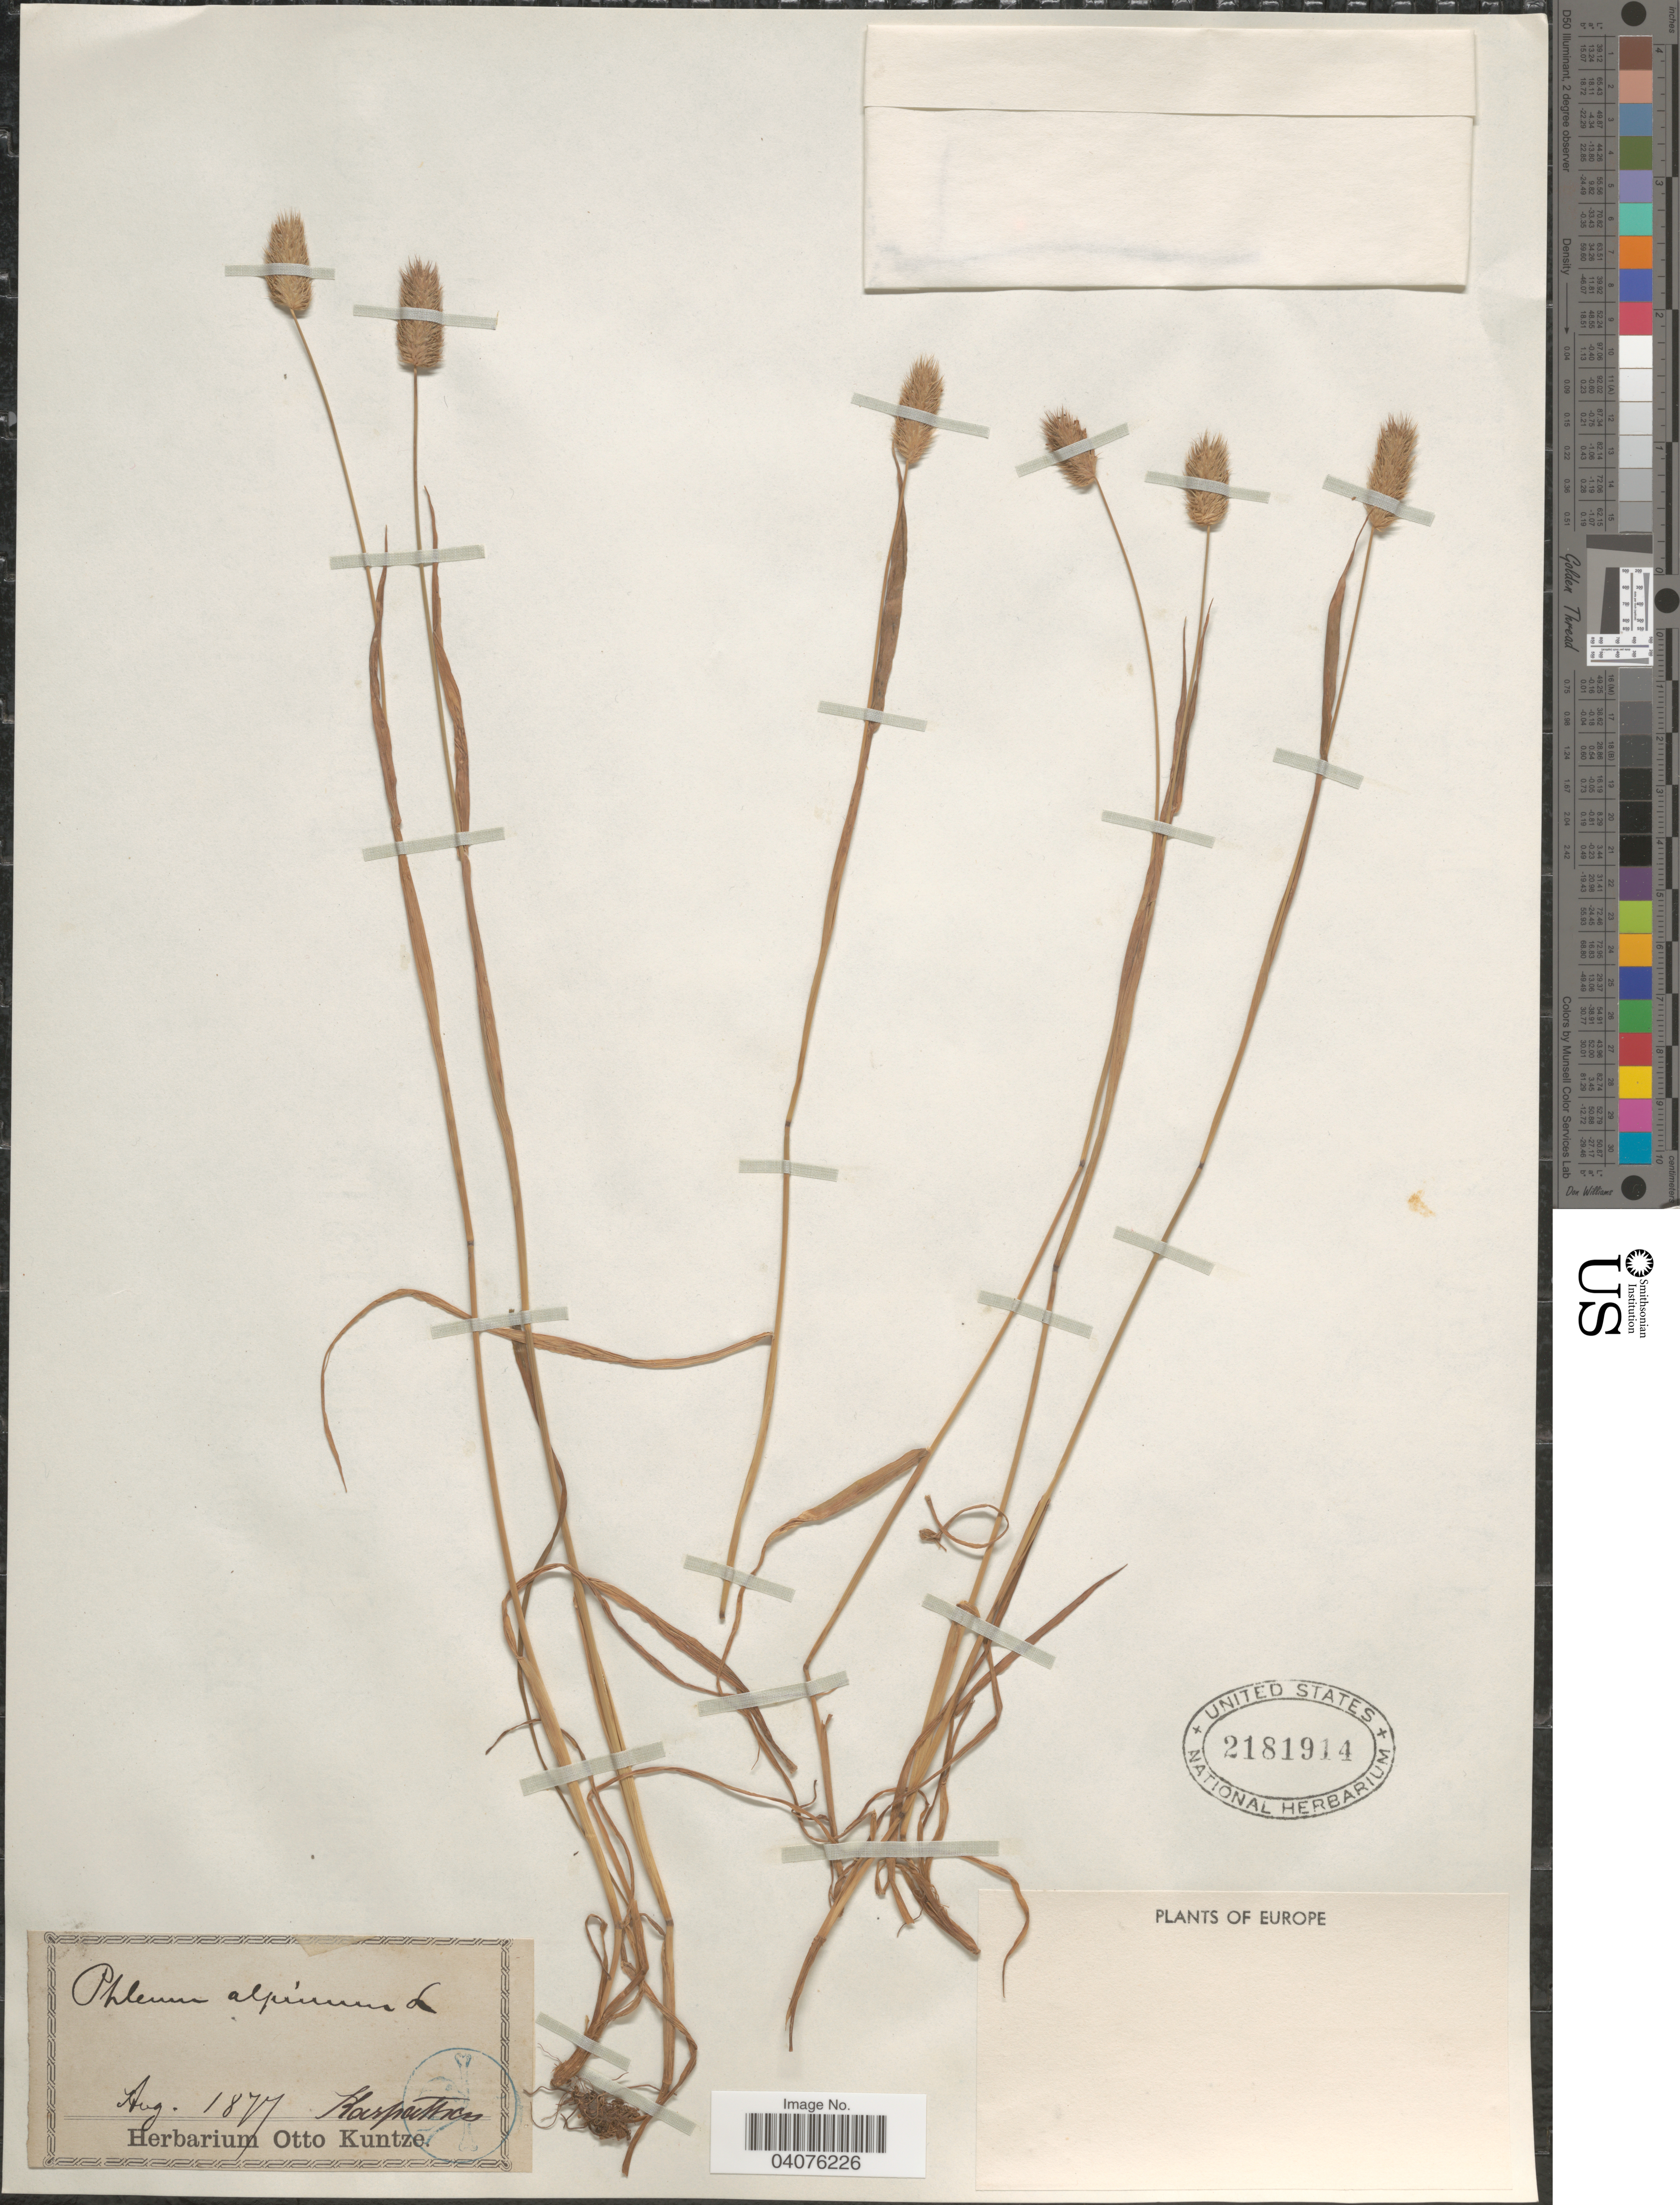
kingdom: Plantae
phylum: Tracheophyta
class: Liliopsida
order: Poales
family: Poaceae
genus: Phleum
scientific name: Phleum alpinum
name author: L.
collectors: ex herb. Otto Kuntze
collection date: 1877-08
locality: Karpathen [Karpathos?]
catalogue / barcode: US 2181914